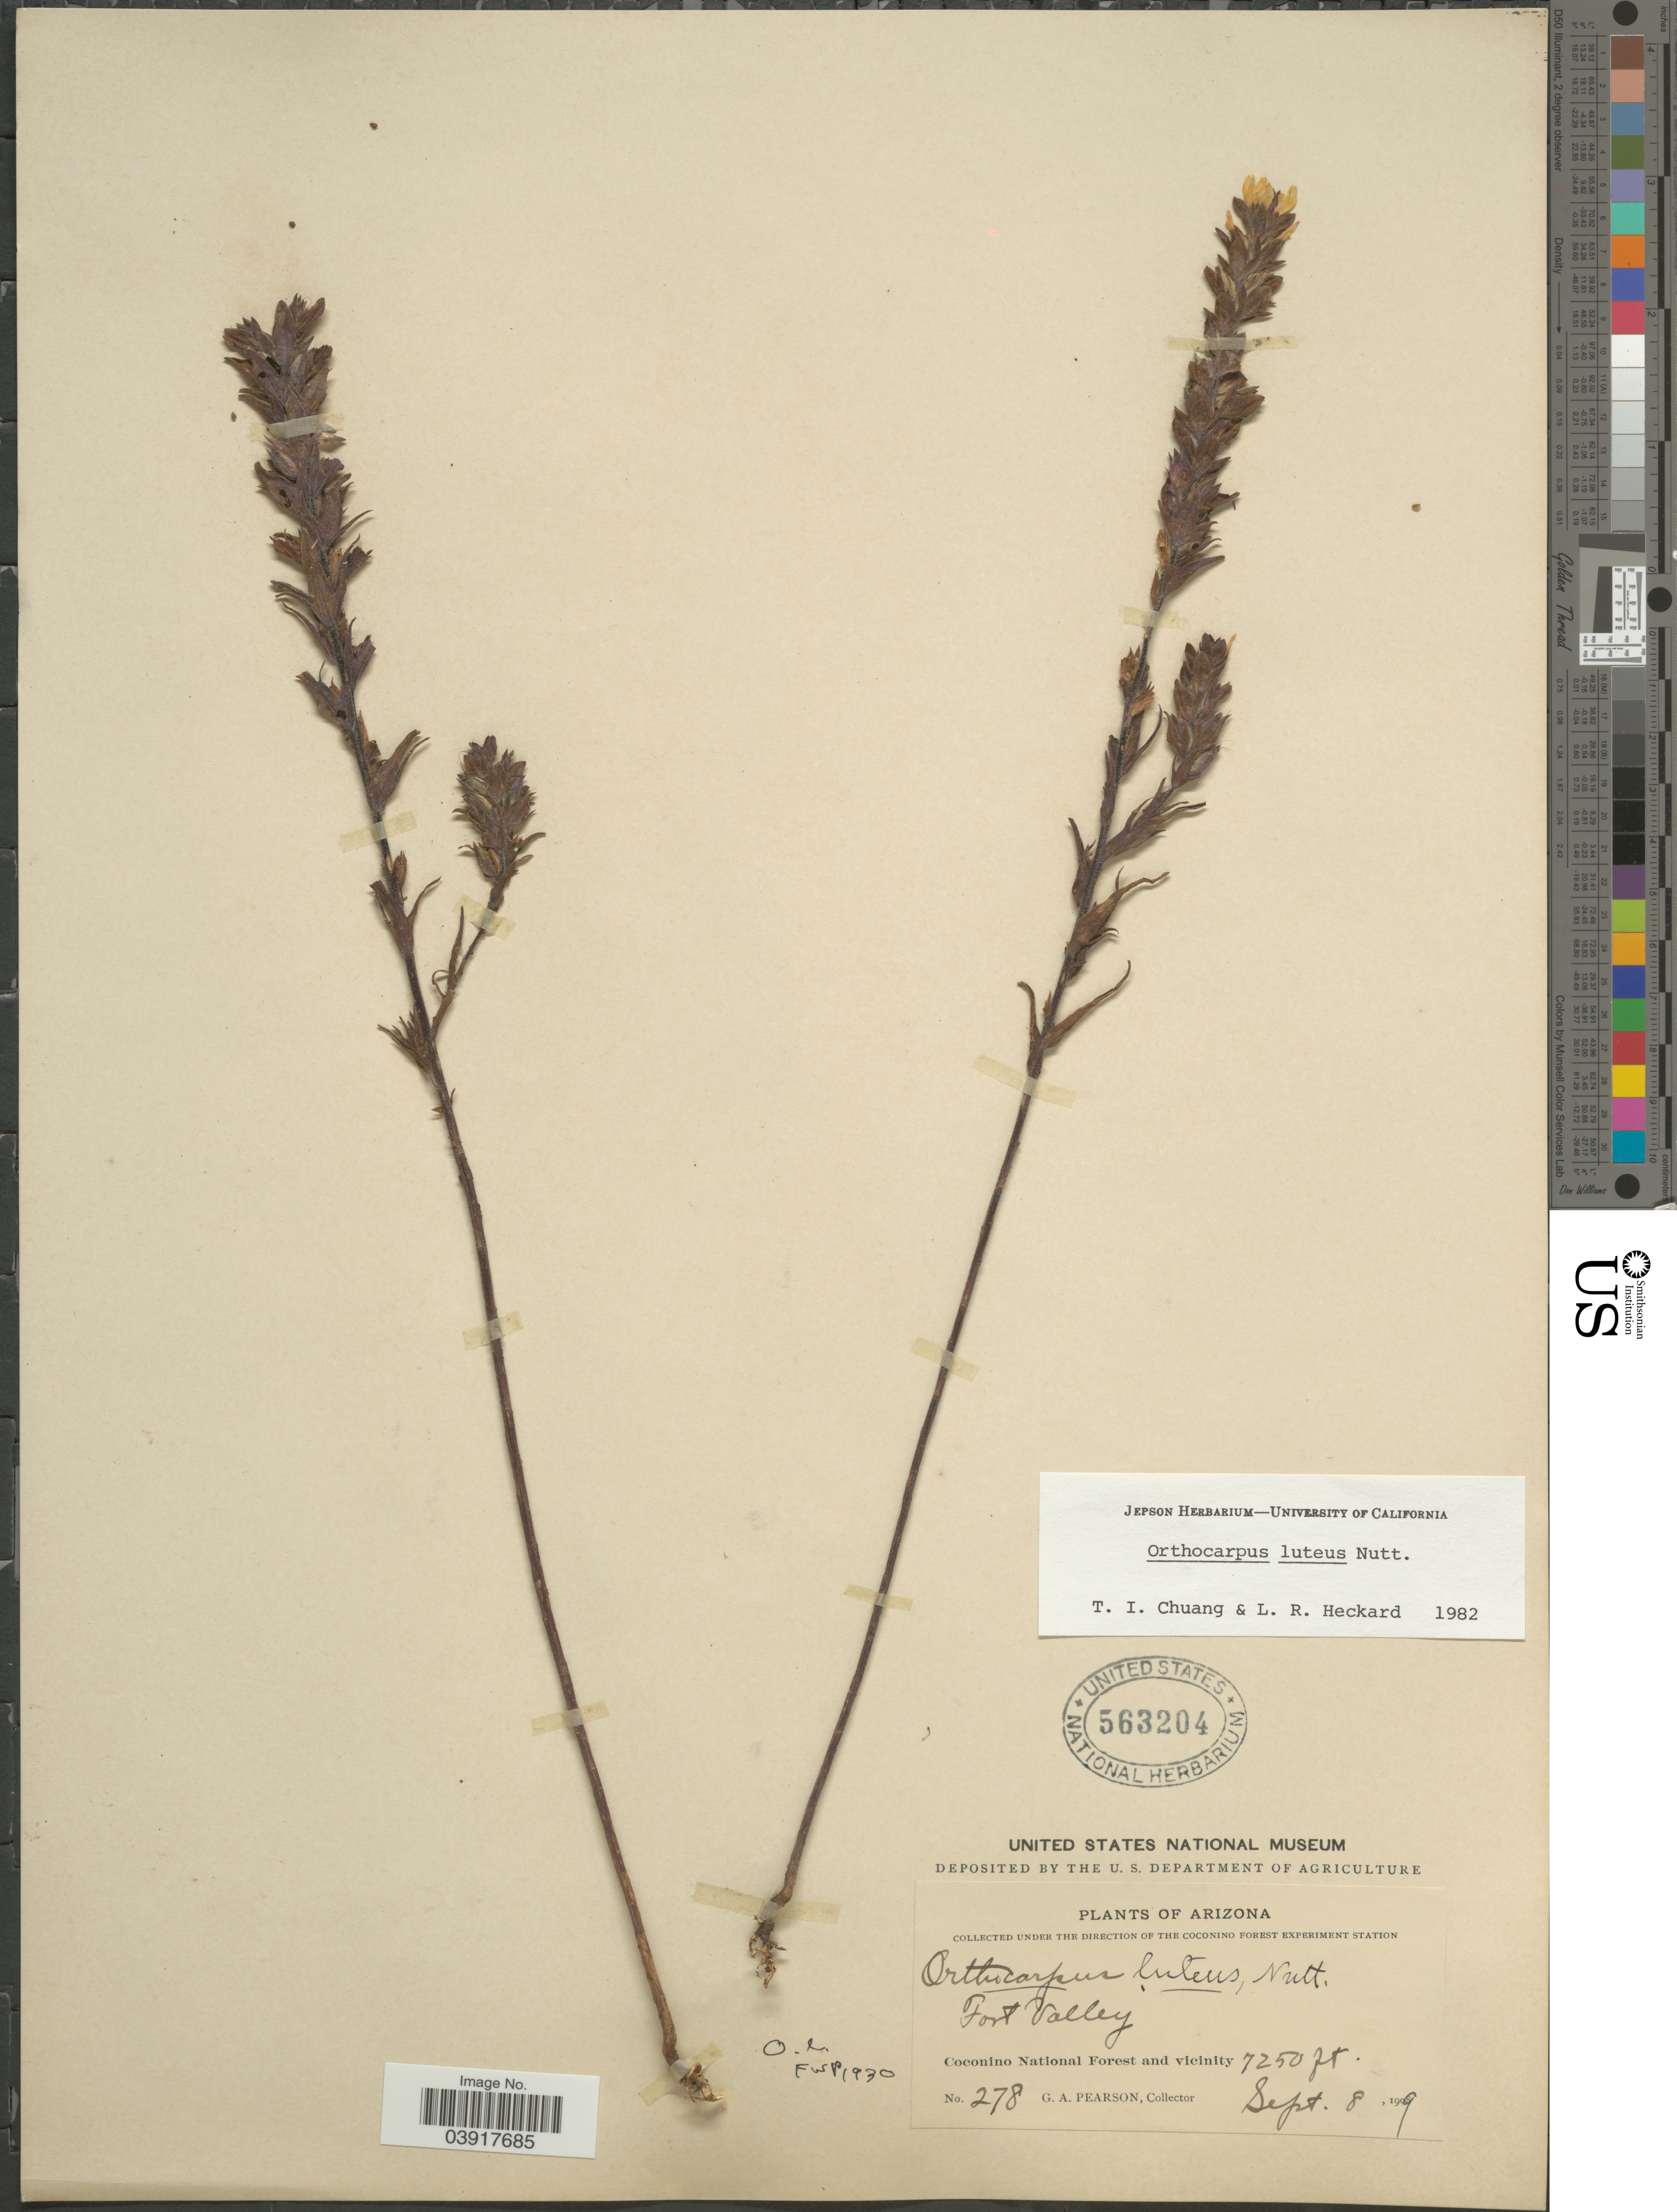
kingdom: Plantae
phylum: Tracheophyta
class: Magnoliopsida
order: Lamiales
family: Orobanchaceae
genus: Orthocarpus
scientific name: Orthocarpus luteus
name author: Nutt.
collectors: G. Pearson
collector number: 278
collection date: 1909-09-08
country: United States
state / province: Arizona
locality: Fort Valley. Coconino National Forest and vicinity.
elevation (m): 2210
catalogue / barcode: US 563204